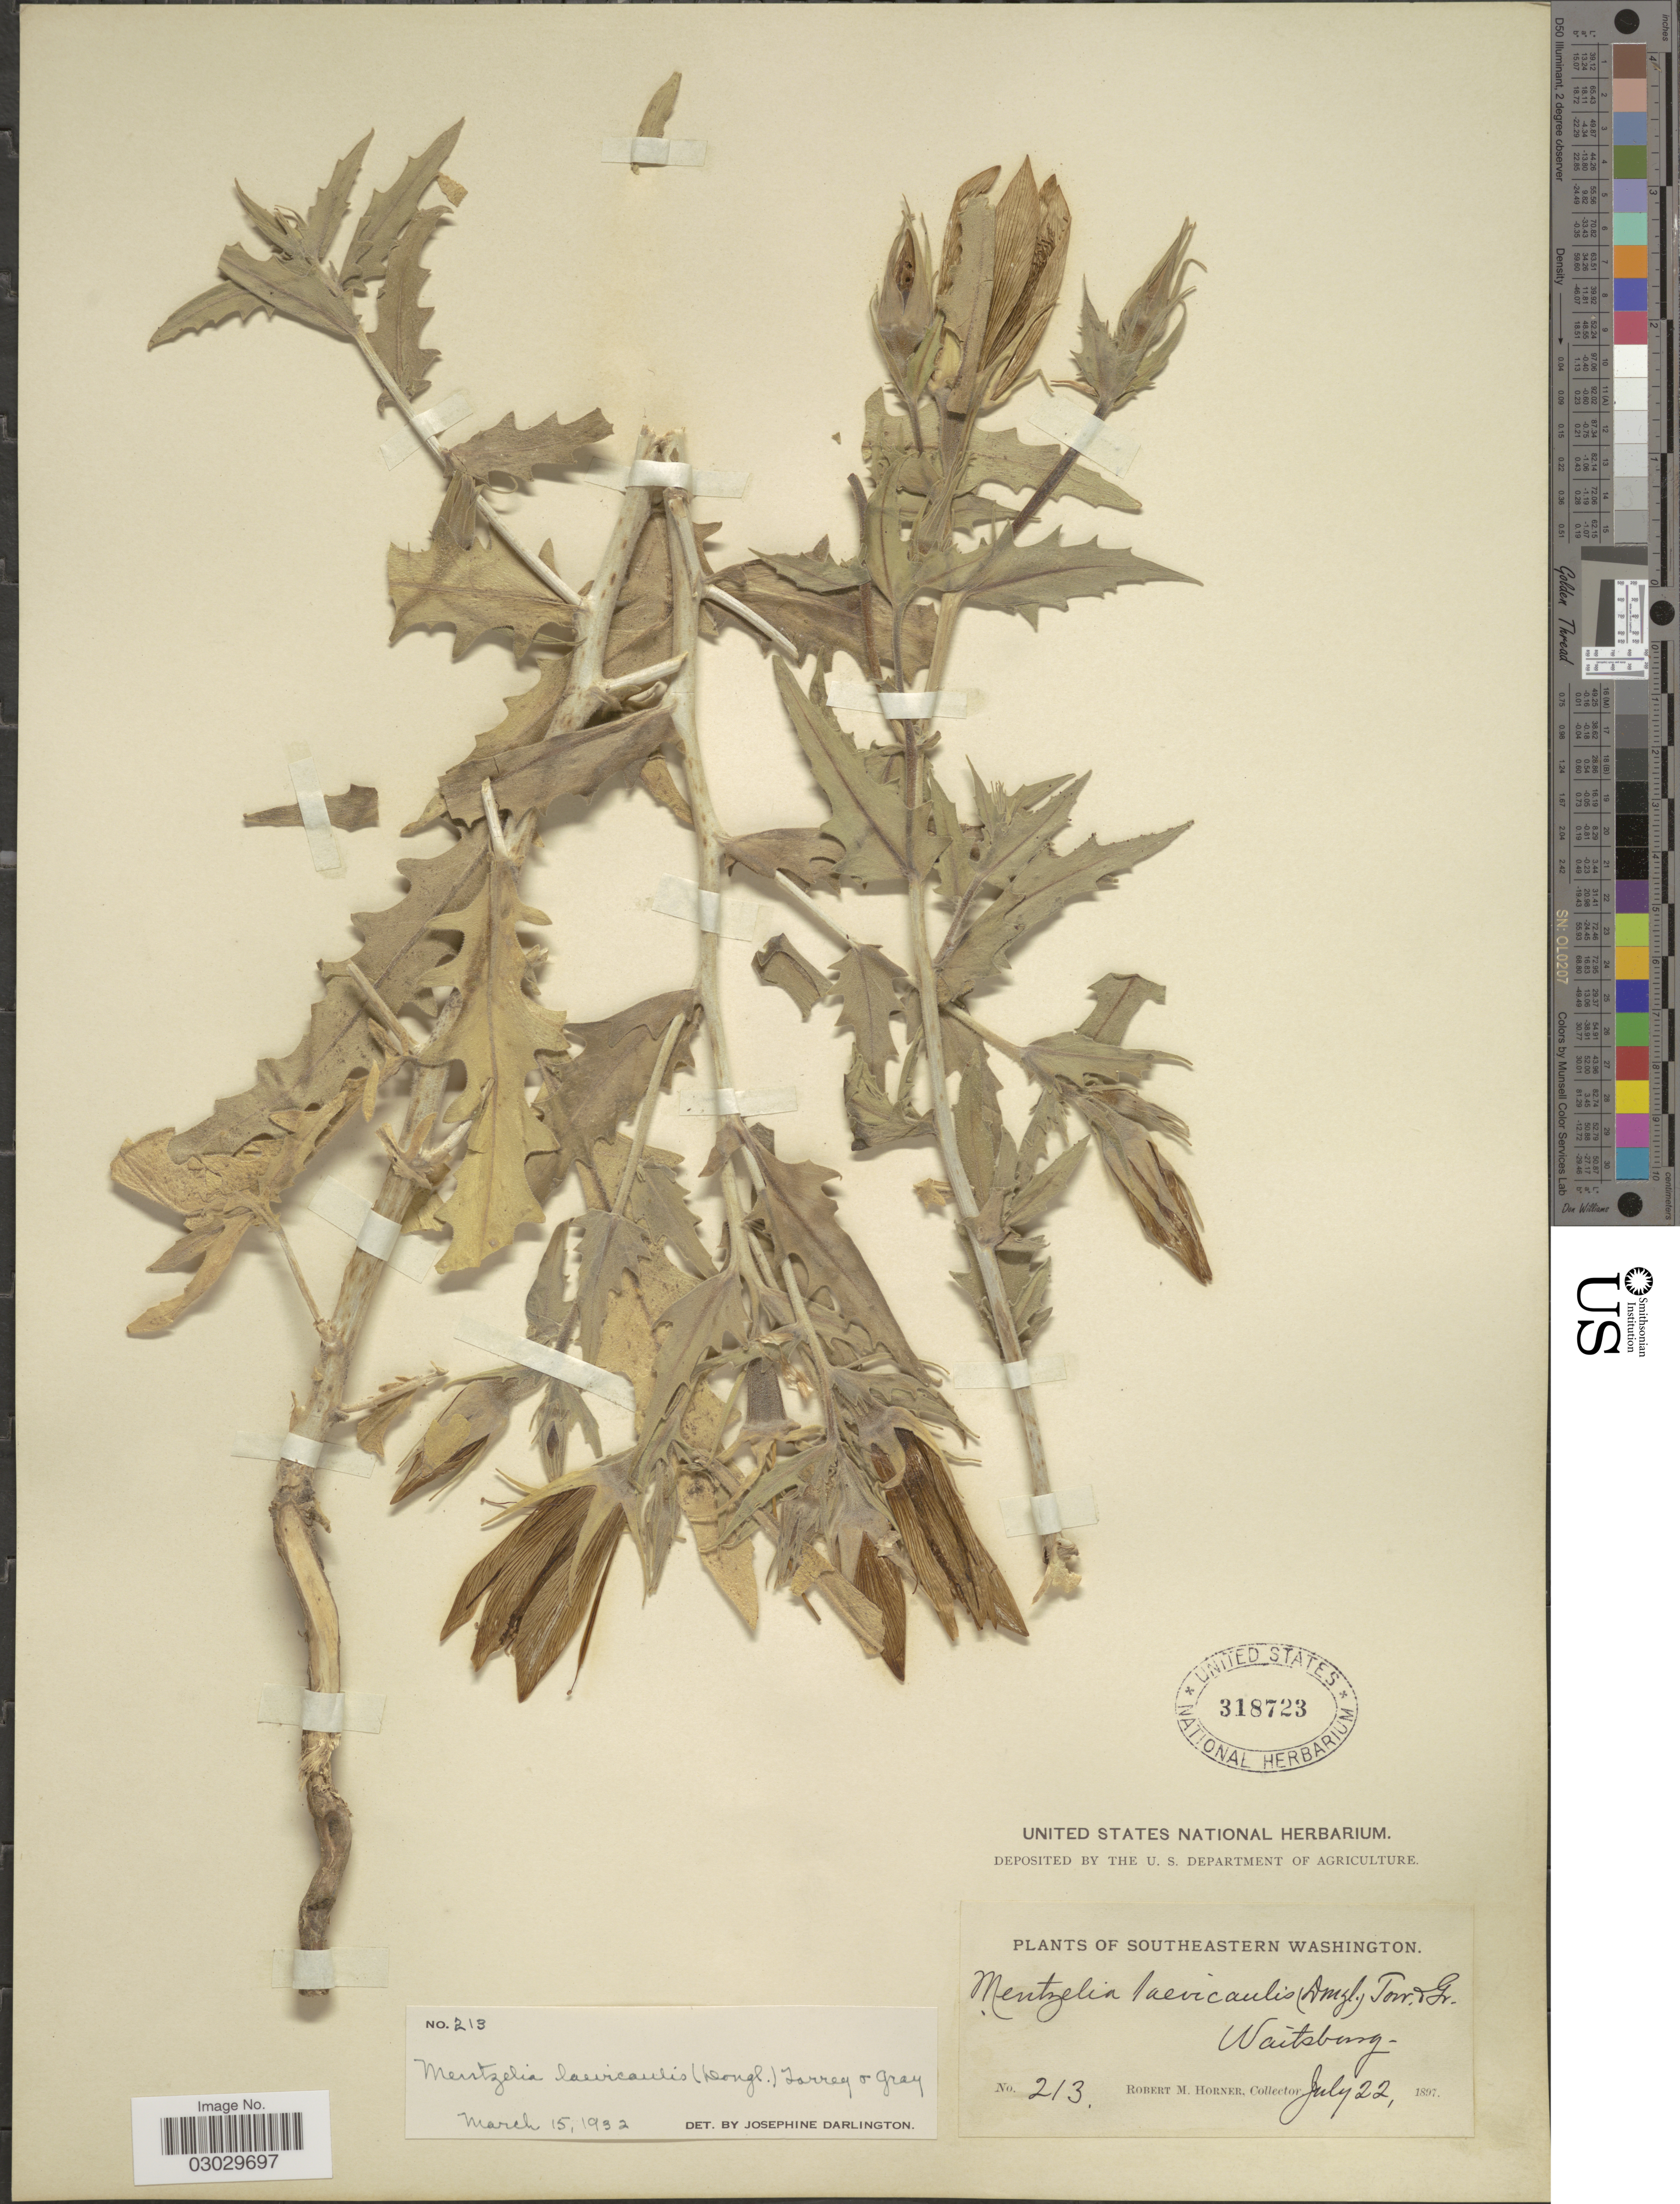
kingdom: Plantae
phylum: Tracheophyta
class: Magnoliopsida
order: Cornales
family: Loasaceae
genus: Mentzelia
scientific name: Mentzelia laevicaulis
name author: (Douglas ex Hook.) Torr. & A. Gray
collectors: R. Horner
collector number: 213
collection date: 1897-07-22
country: United States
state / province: Washington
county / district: Walla Walla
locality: Southeastern Washington. Waitsburg.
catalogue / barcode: US 318723